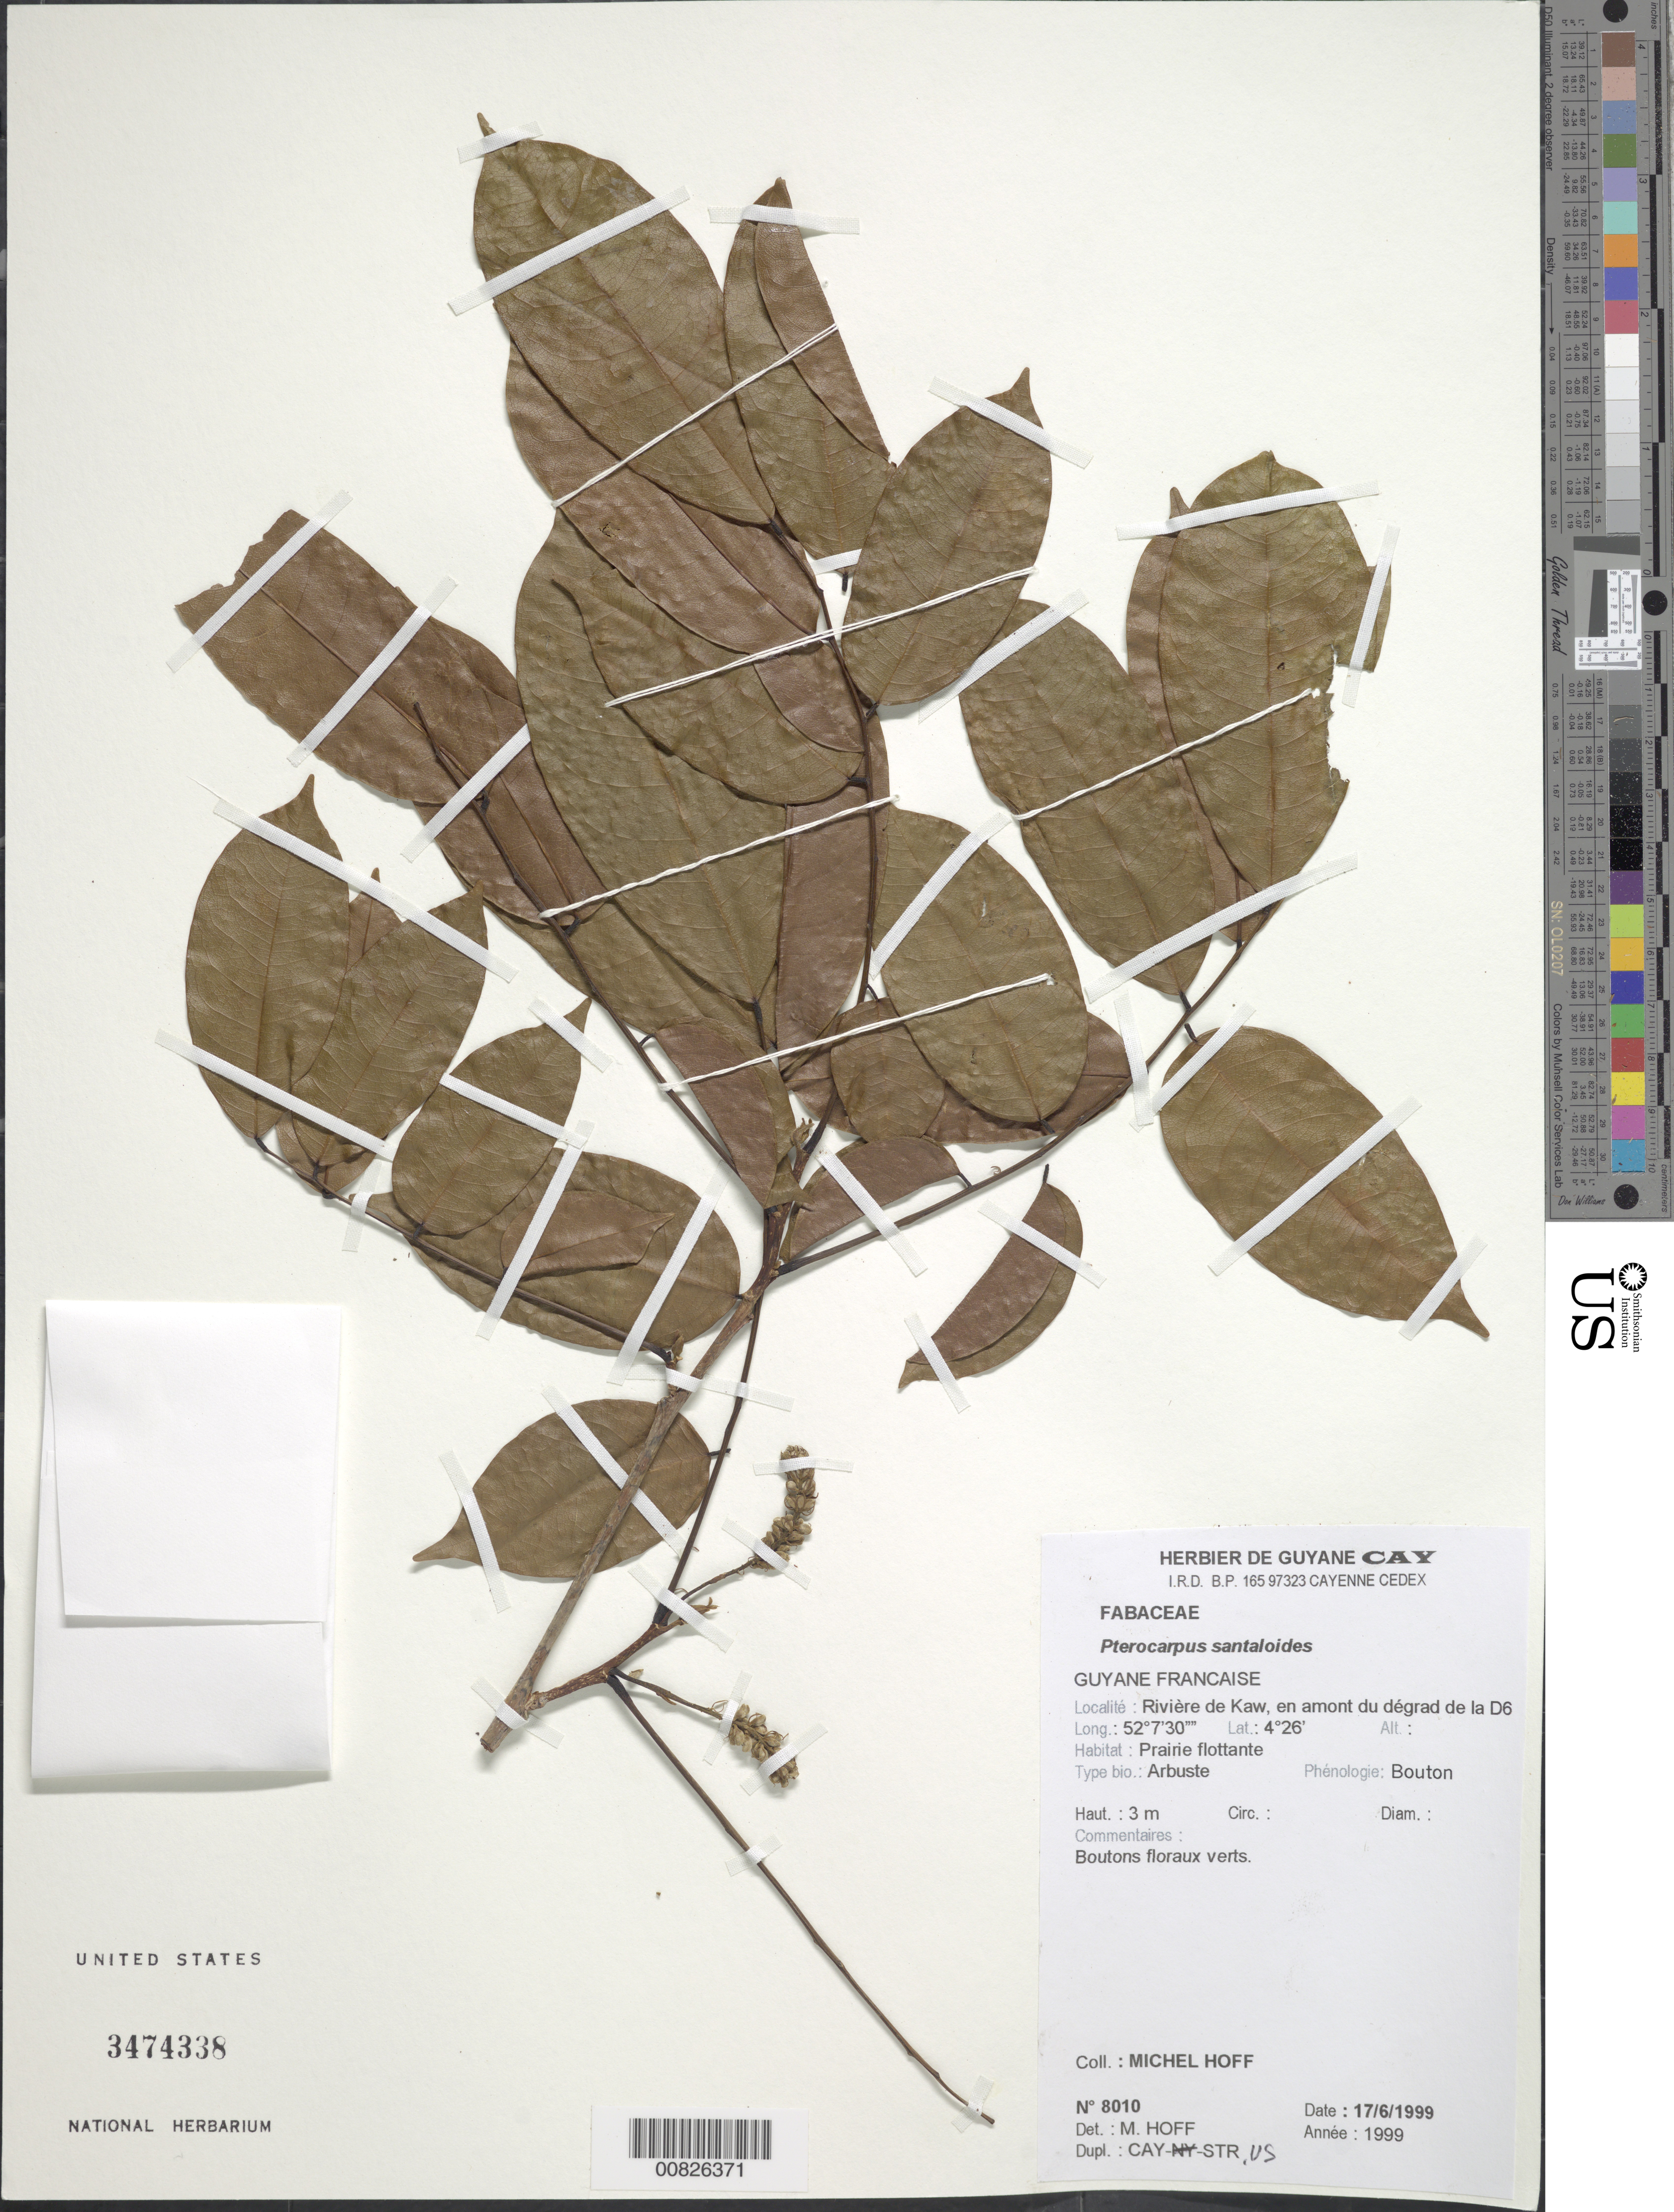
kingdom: Plantae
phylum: Tracheophyta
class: Magnoliopsida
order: Fabales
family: Fabaceae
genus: Pterocarpus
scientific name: Pterocarpus santalinoides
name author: L'Hér. ex DC.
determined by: Hoff, M.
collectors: M. Hoff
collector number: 8010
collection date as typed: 17-Jun-99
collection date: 1999-06-17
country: French Guiana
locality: Rivière de Kaw, en amont du dégrad de la D6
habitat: Prairie flottante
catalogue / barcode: US 3474338